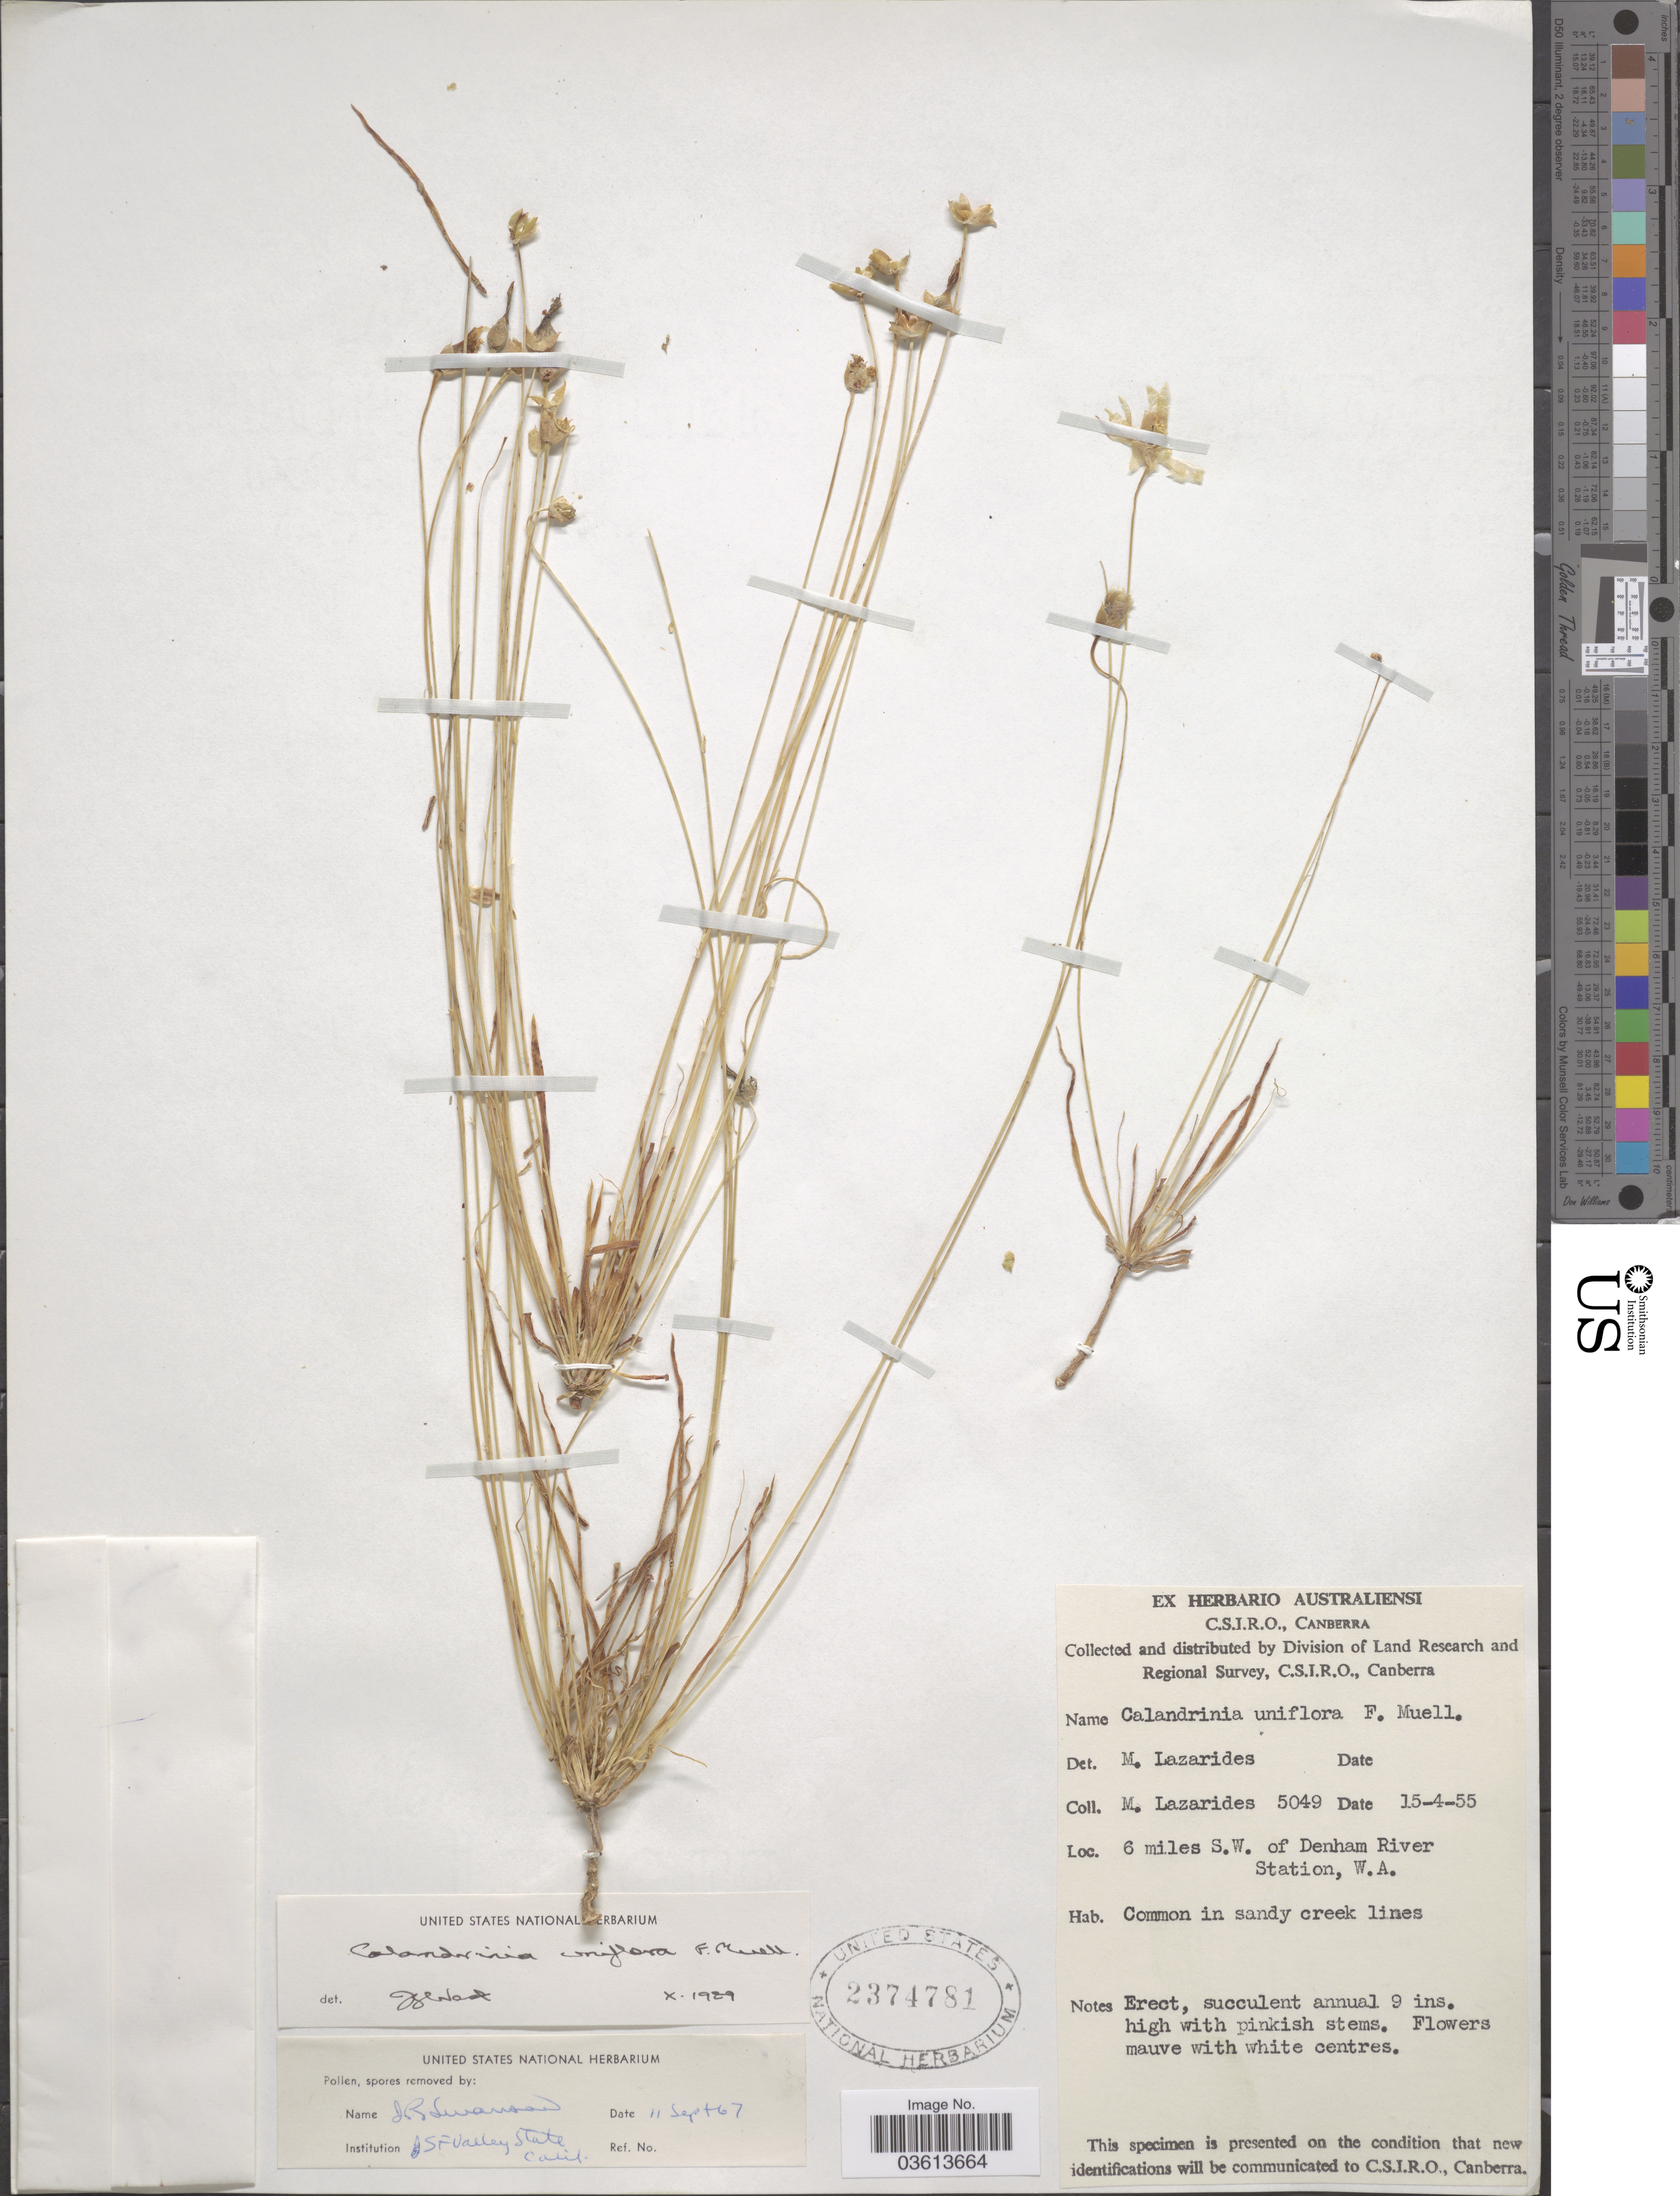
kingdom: Plantae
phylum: Tracheophyta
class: Magnoliopsida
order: Caryophyllales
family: Montiaceae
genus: Parakeelya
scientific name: Parakeelya uniflora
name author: (F. Muell.) Hershk.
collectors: M. Lazarides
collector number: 5049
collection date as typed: Transcribed d/m/y: 15/4/55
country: Australia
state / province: Western Australia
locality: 6 miles S.W. of Denham River Station, W.A.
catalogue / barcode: US 2374781